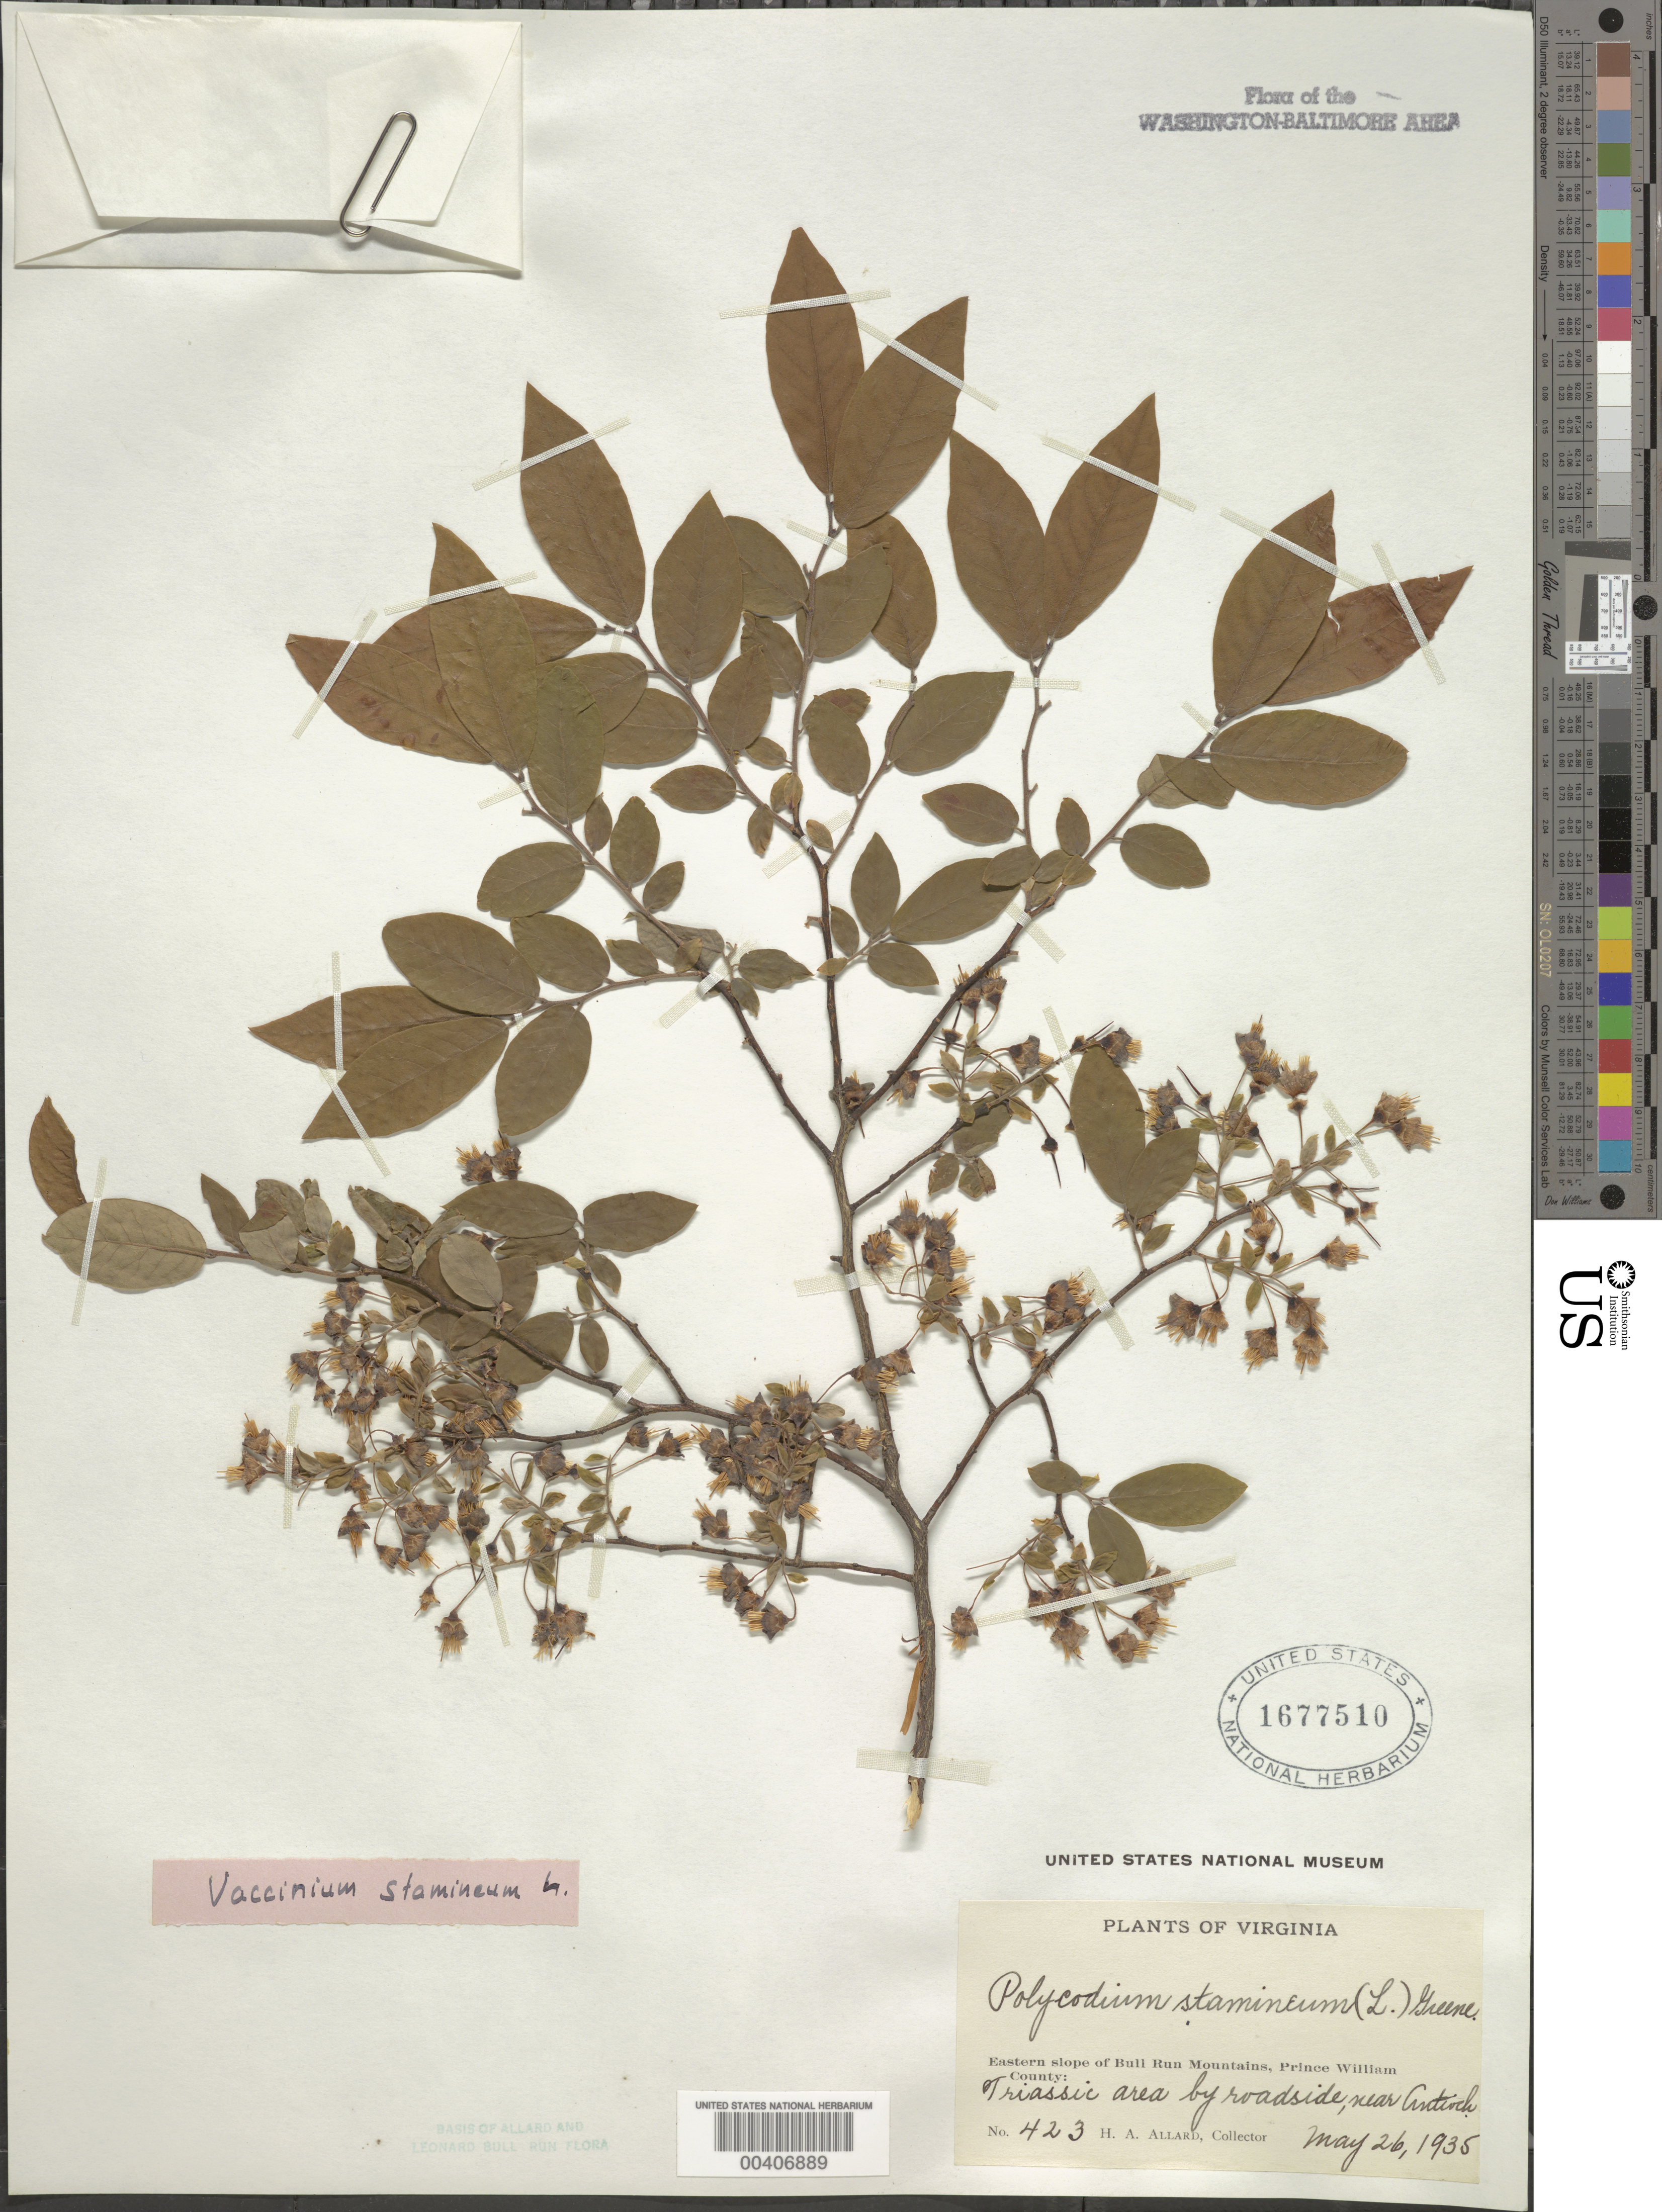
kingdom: Plantae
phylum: Tracheophyta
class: Magnoliopsida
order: Ericales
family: Ericaceae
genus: Vaccinium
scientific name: Vaccinium stamineum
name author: L.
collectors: H. A. Allard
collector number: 423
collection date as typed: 26 May 1935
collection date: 1935-05-26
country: United States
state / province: Virginia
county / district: Prince William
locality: Antioch vicinity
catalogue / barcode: US 1677510